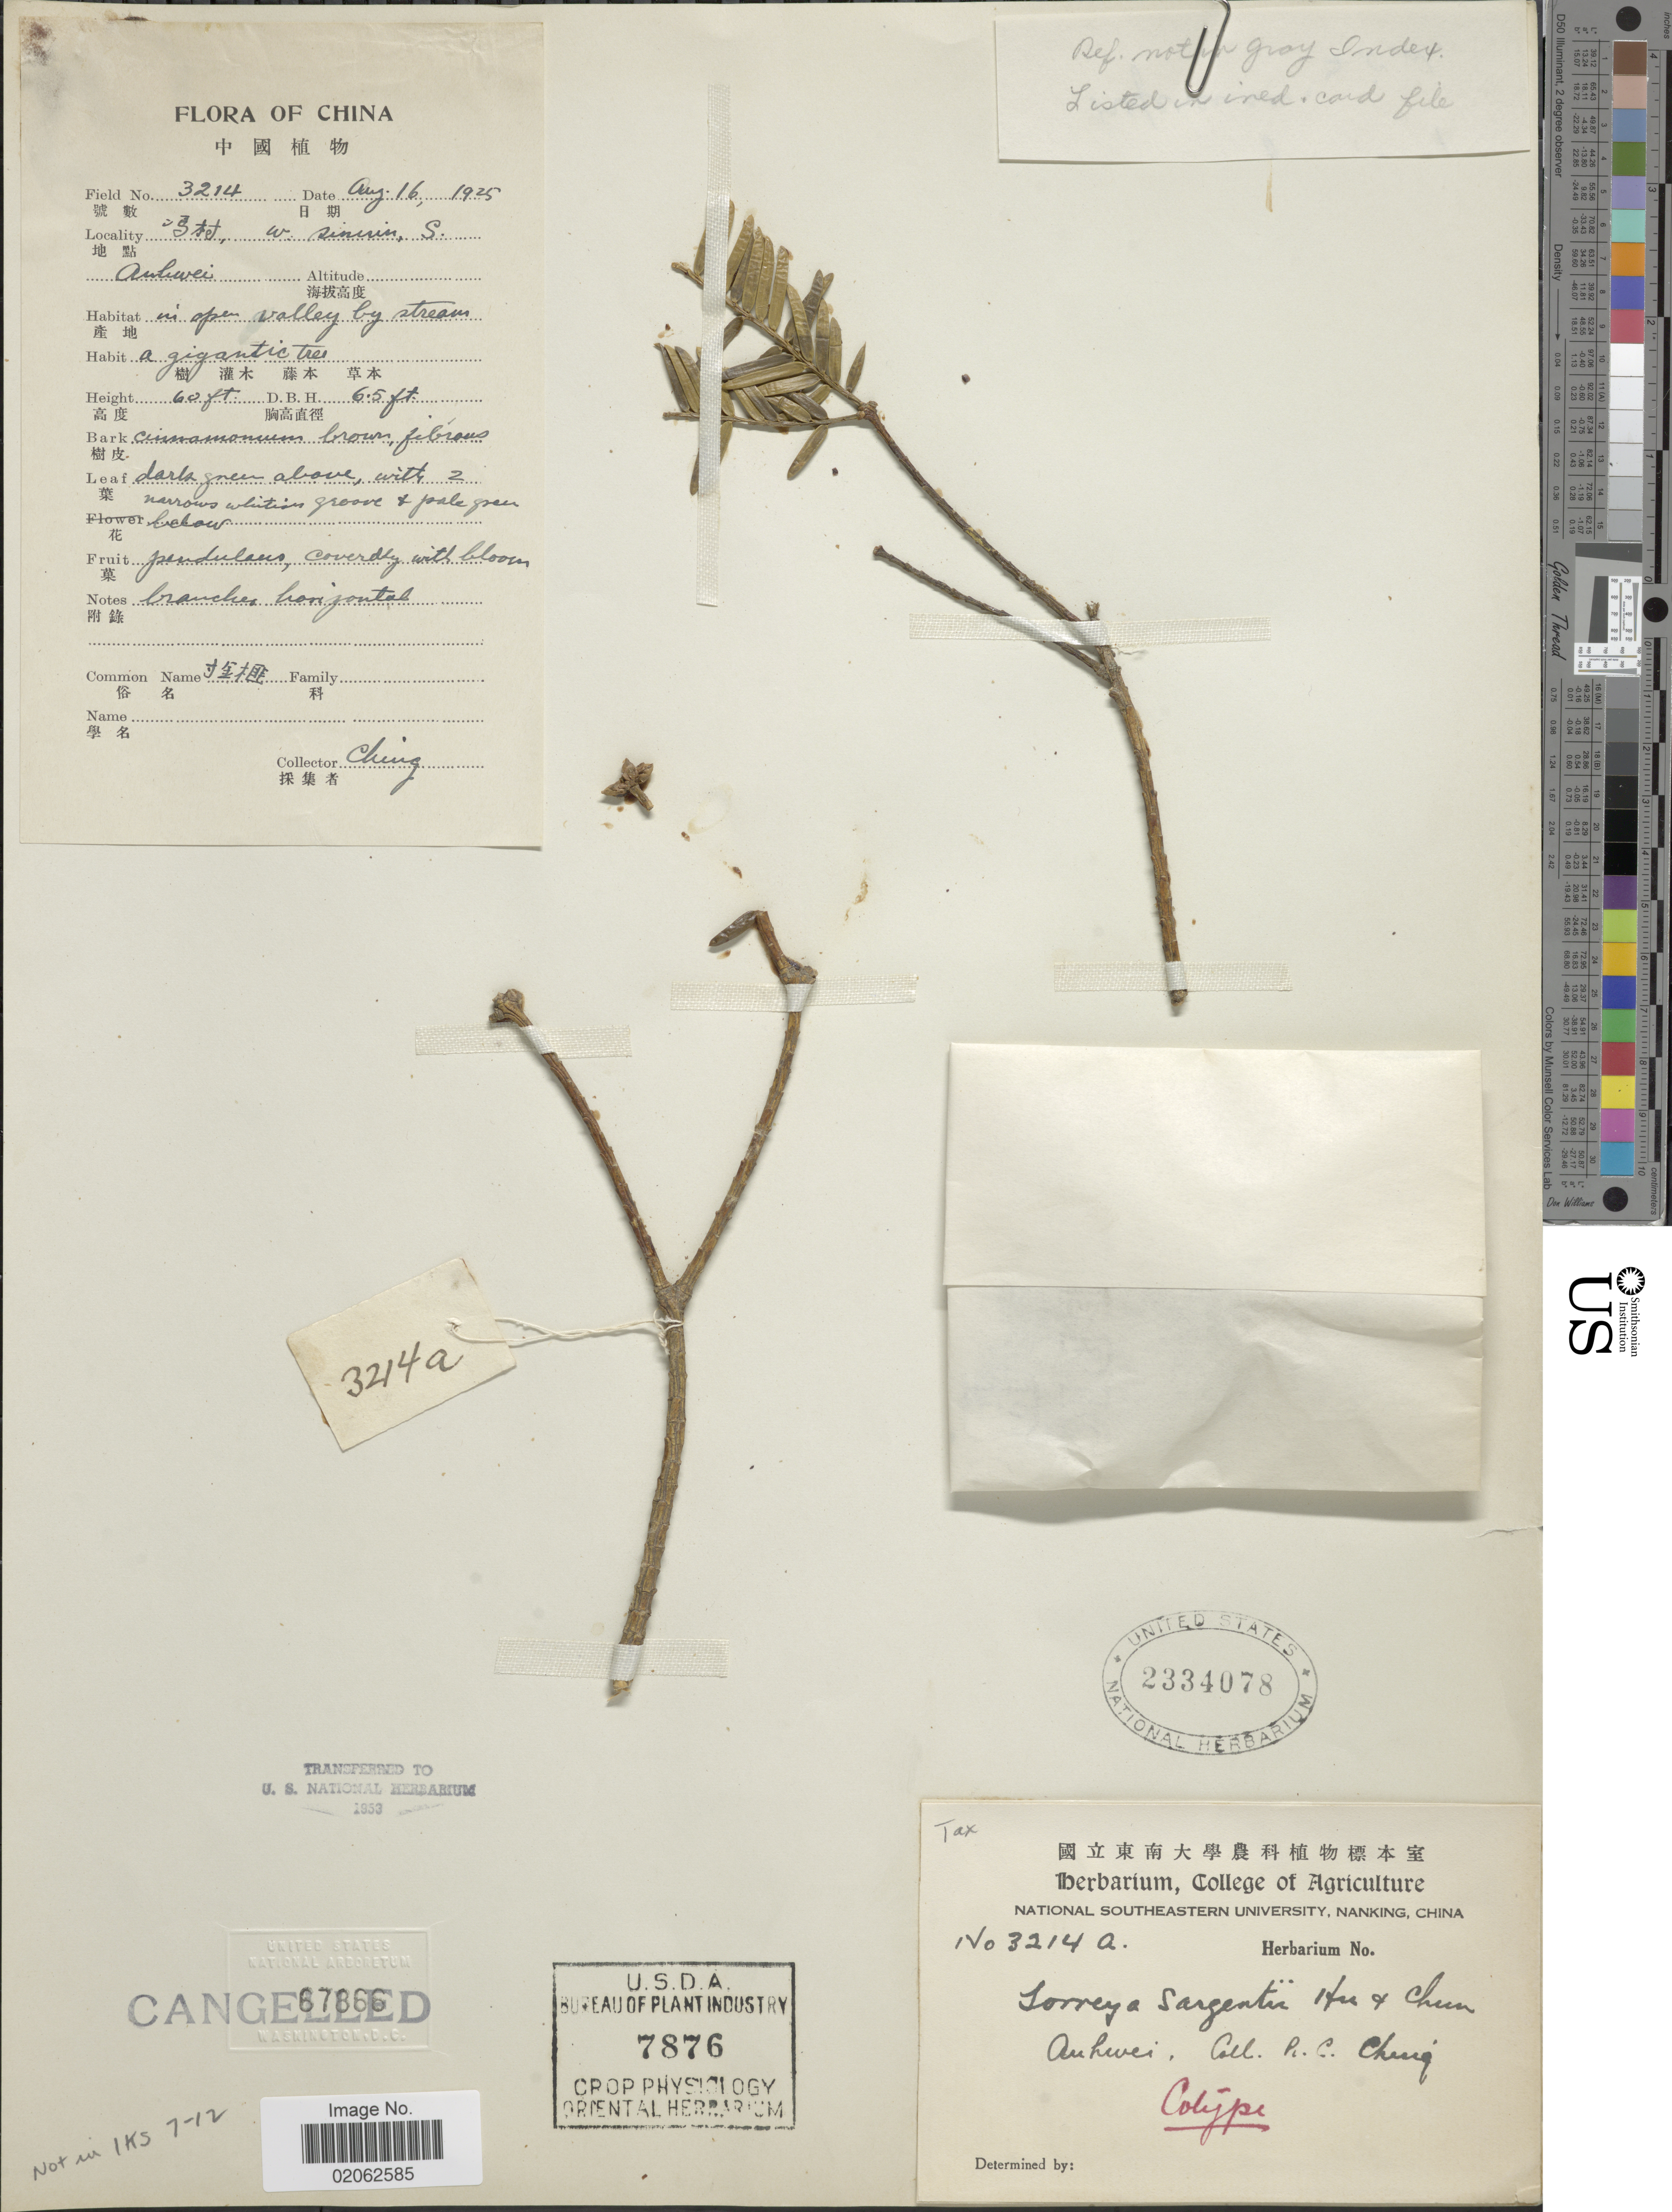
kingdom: Plantae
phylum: Tracheophyta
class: Pinopsida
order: Pinales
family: Taxaceae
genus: Torreya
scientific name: Torreya sargentii Hsu & Chun ined.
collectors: R. C. Ching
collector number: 3124a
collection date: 1925-08-16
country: China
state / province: Anhui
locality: W. Sinuin, S. Anhwei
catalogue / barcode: US 2334078